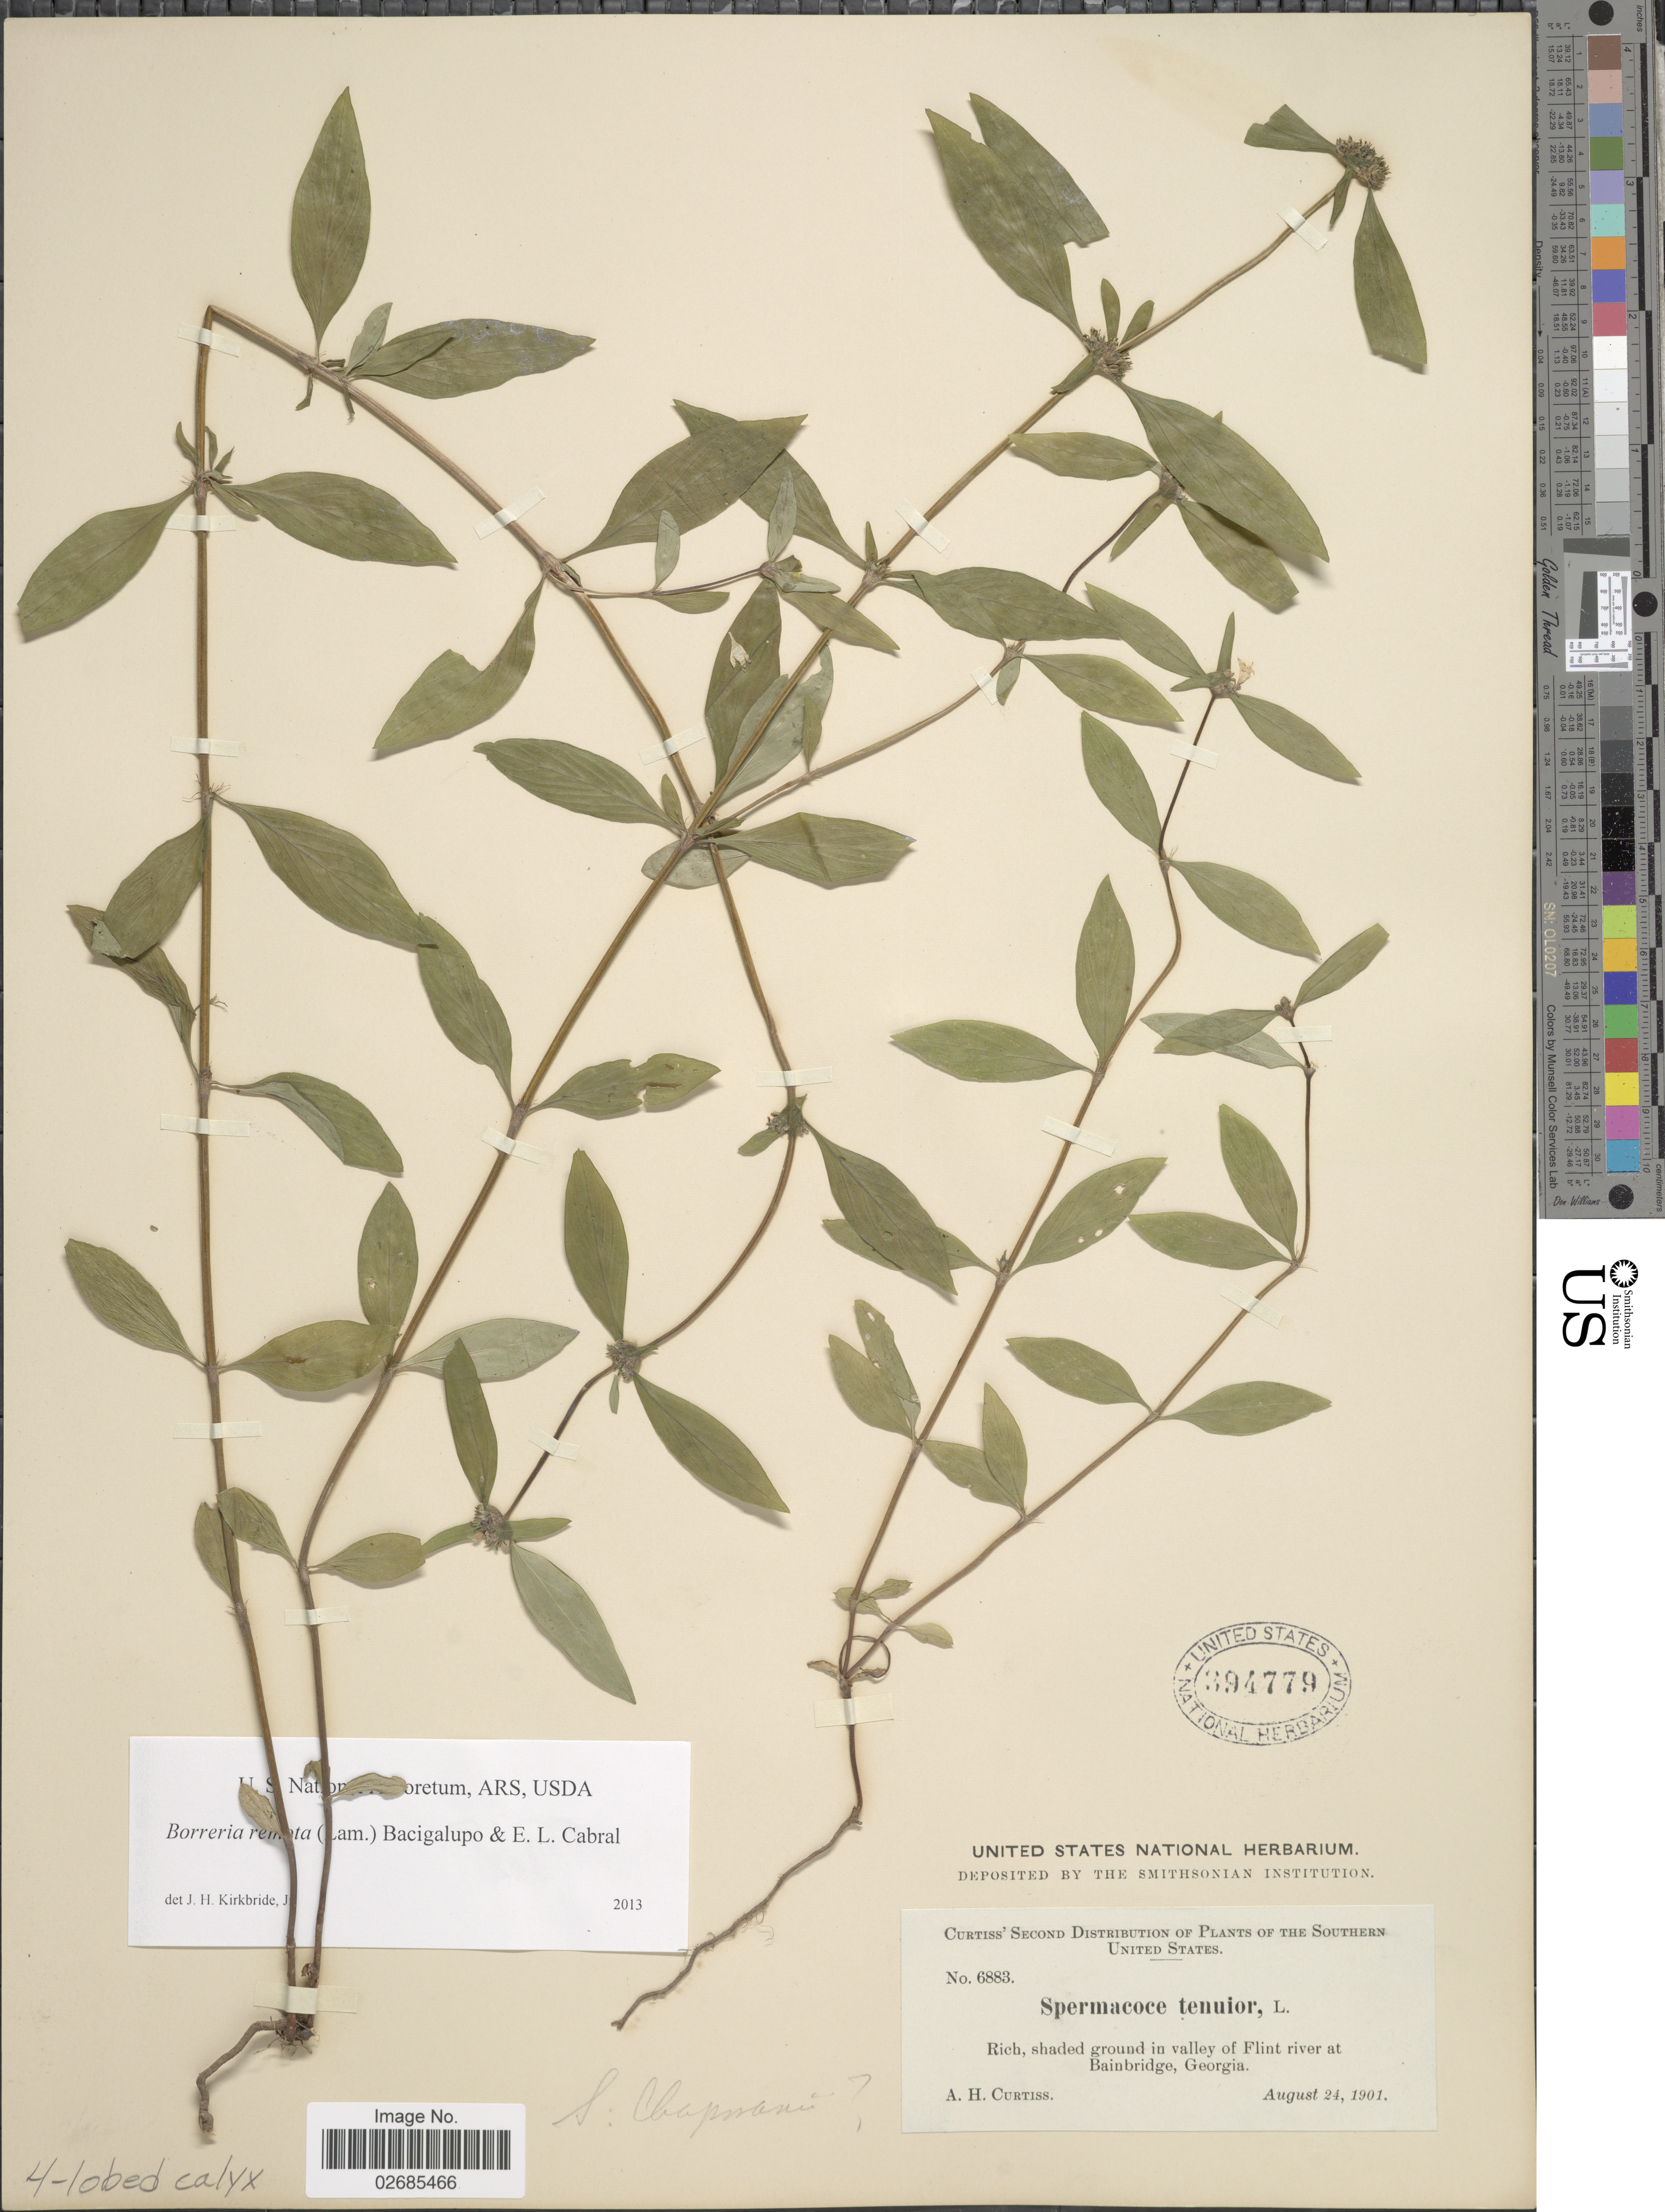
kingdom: Plantae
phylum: Tracheophyta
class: Magnoliopsida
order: Gentianales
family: Rubiaceae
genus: Borreria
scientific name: Borreria remota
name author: (Lam.) Bacigalupo & E.L. Cabral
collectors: A. H. Curtiss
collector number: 6883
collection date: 1901-08-24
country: United States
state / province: Georgia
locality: Southern United States. Rich, shaded ground in valley of Flint river at Bainbridge.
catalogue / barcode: US 394779